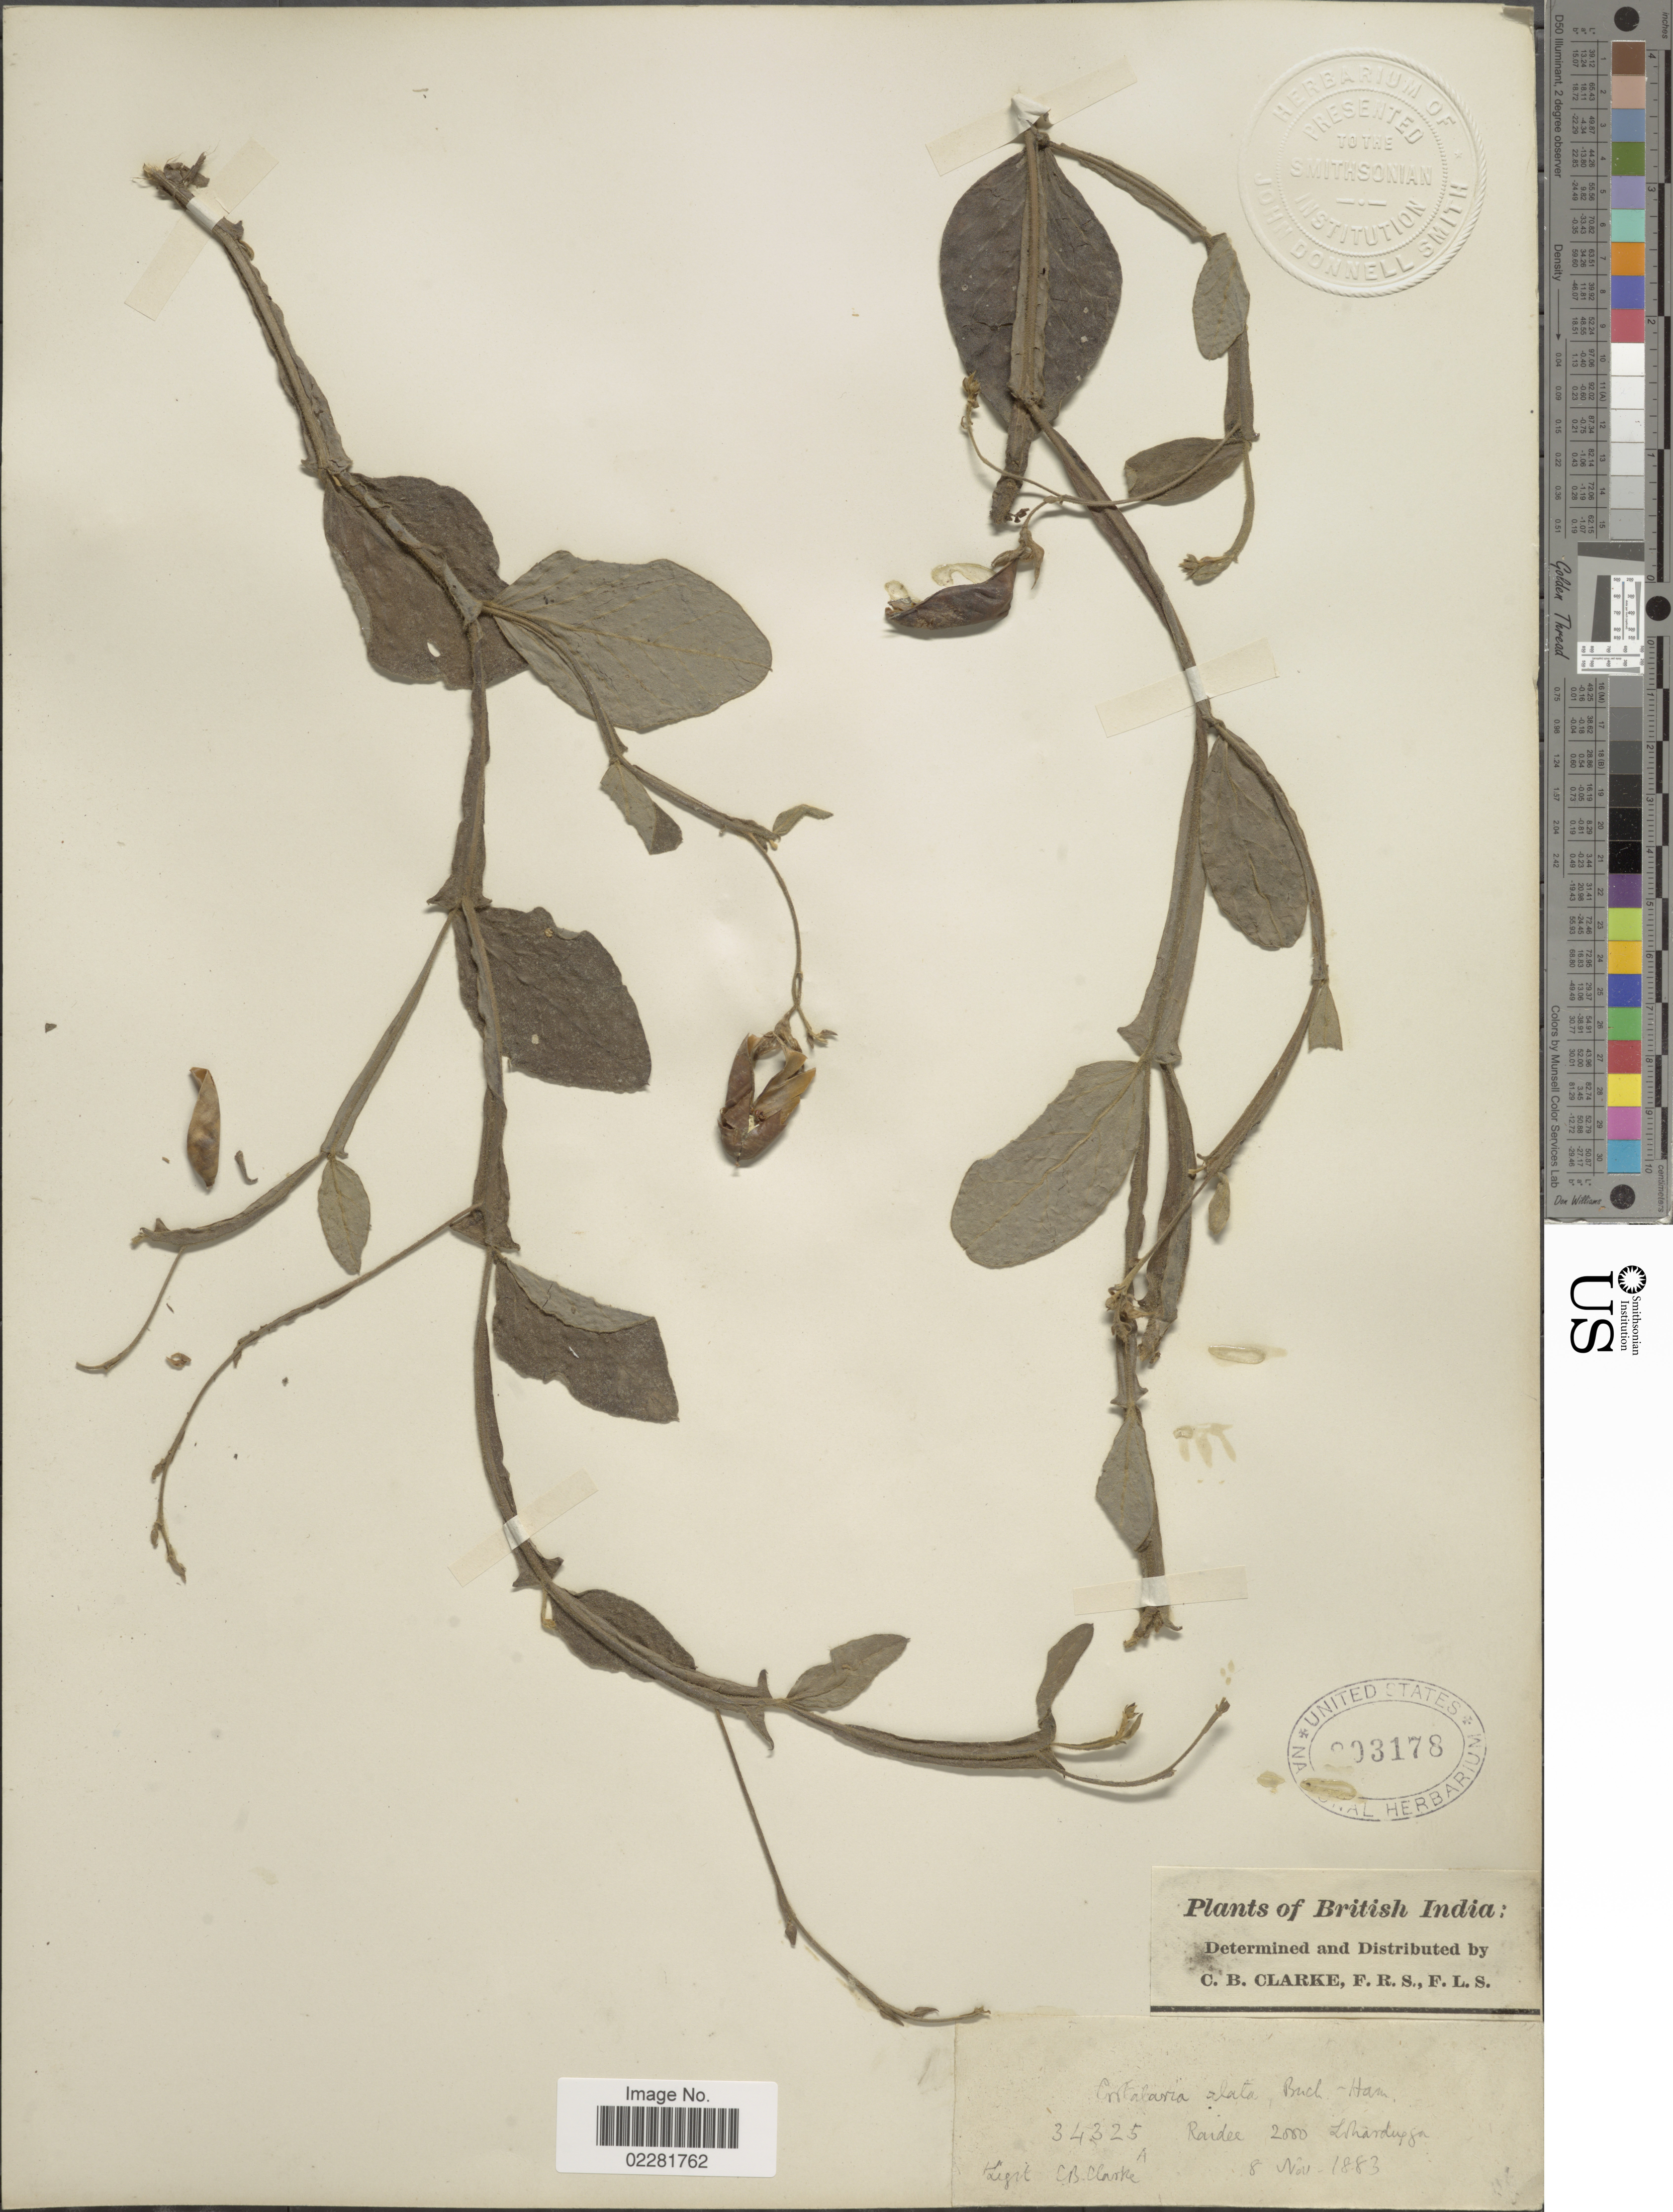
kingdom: Plantae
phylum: Tracheophyta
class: Magnoliopsida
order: Fabales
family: Fabaceae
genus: Crotalaria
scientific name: Crotalaria alata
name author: Buch.-Ham. ex D. Don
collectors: C. B. Clarke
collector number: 34325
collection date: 1883-11-08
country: India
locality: British India, Raidee, Loharduyga [interpreted]